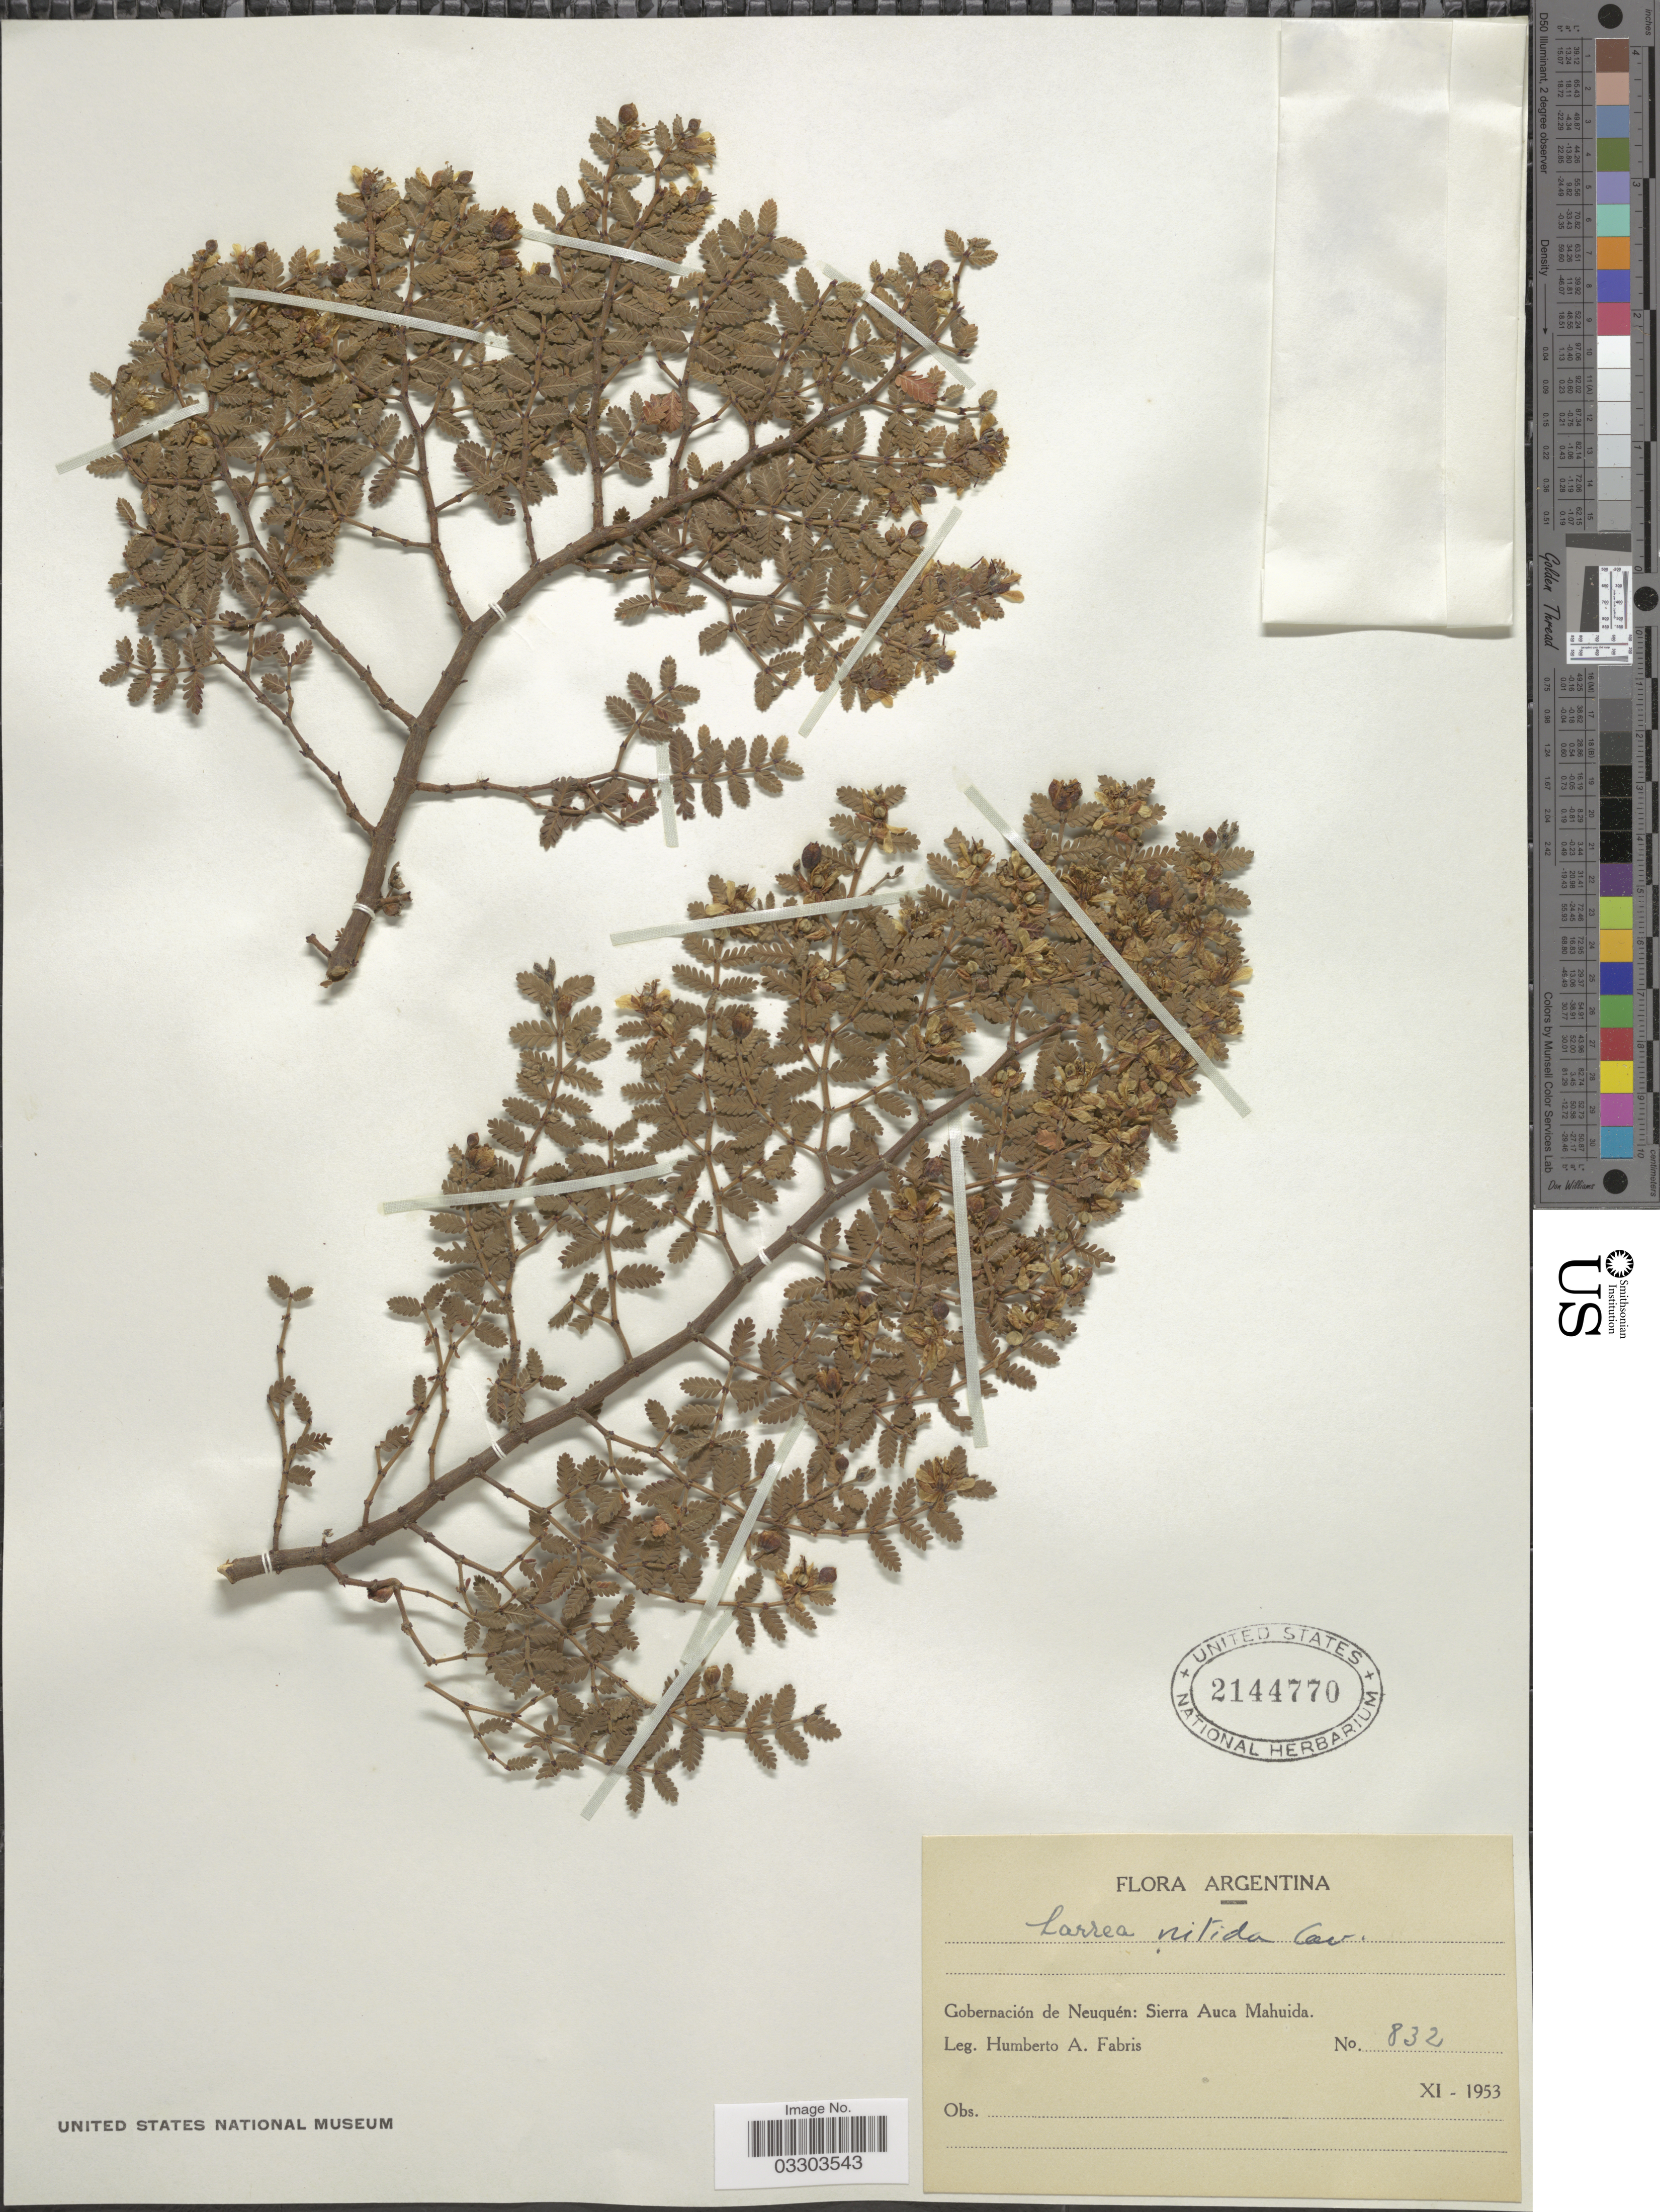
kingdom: Plantae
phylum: Tracheophyta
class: Magnoliopsida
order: Zygophyllales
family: Zygophyllaceae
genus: Larrea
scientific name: Larrea nitida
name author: Cav.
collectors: H. A. Fabris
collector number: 832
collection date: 1953-11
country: Argentina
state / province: Neuquen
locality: Gobernación de Neuquén: Sierra Auca Mahuida.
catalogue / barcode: US 2144770